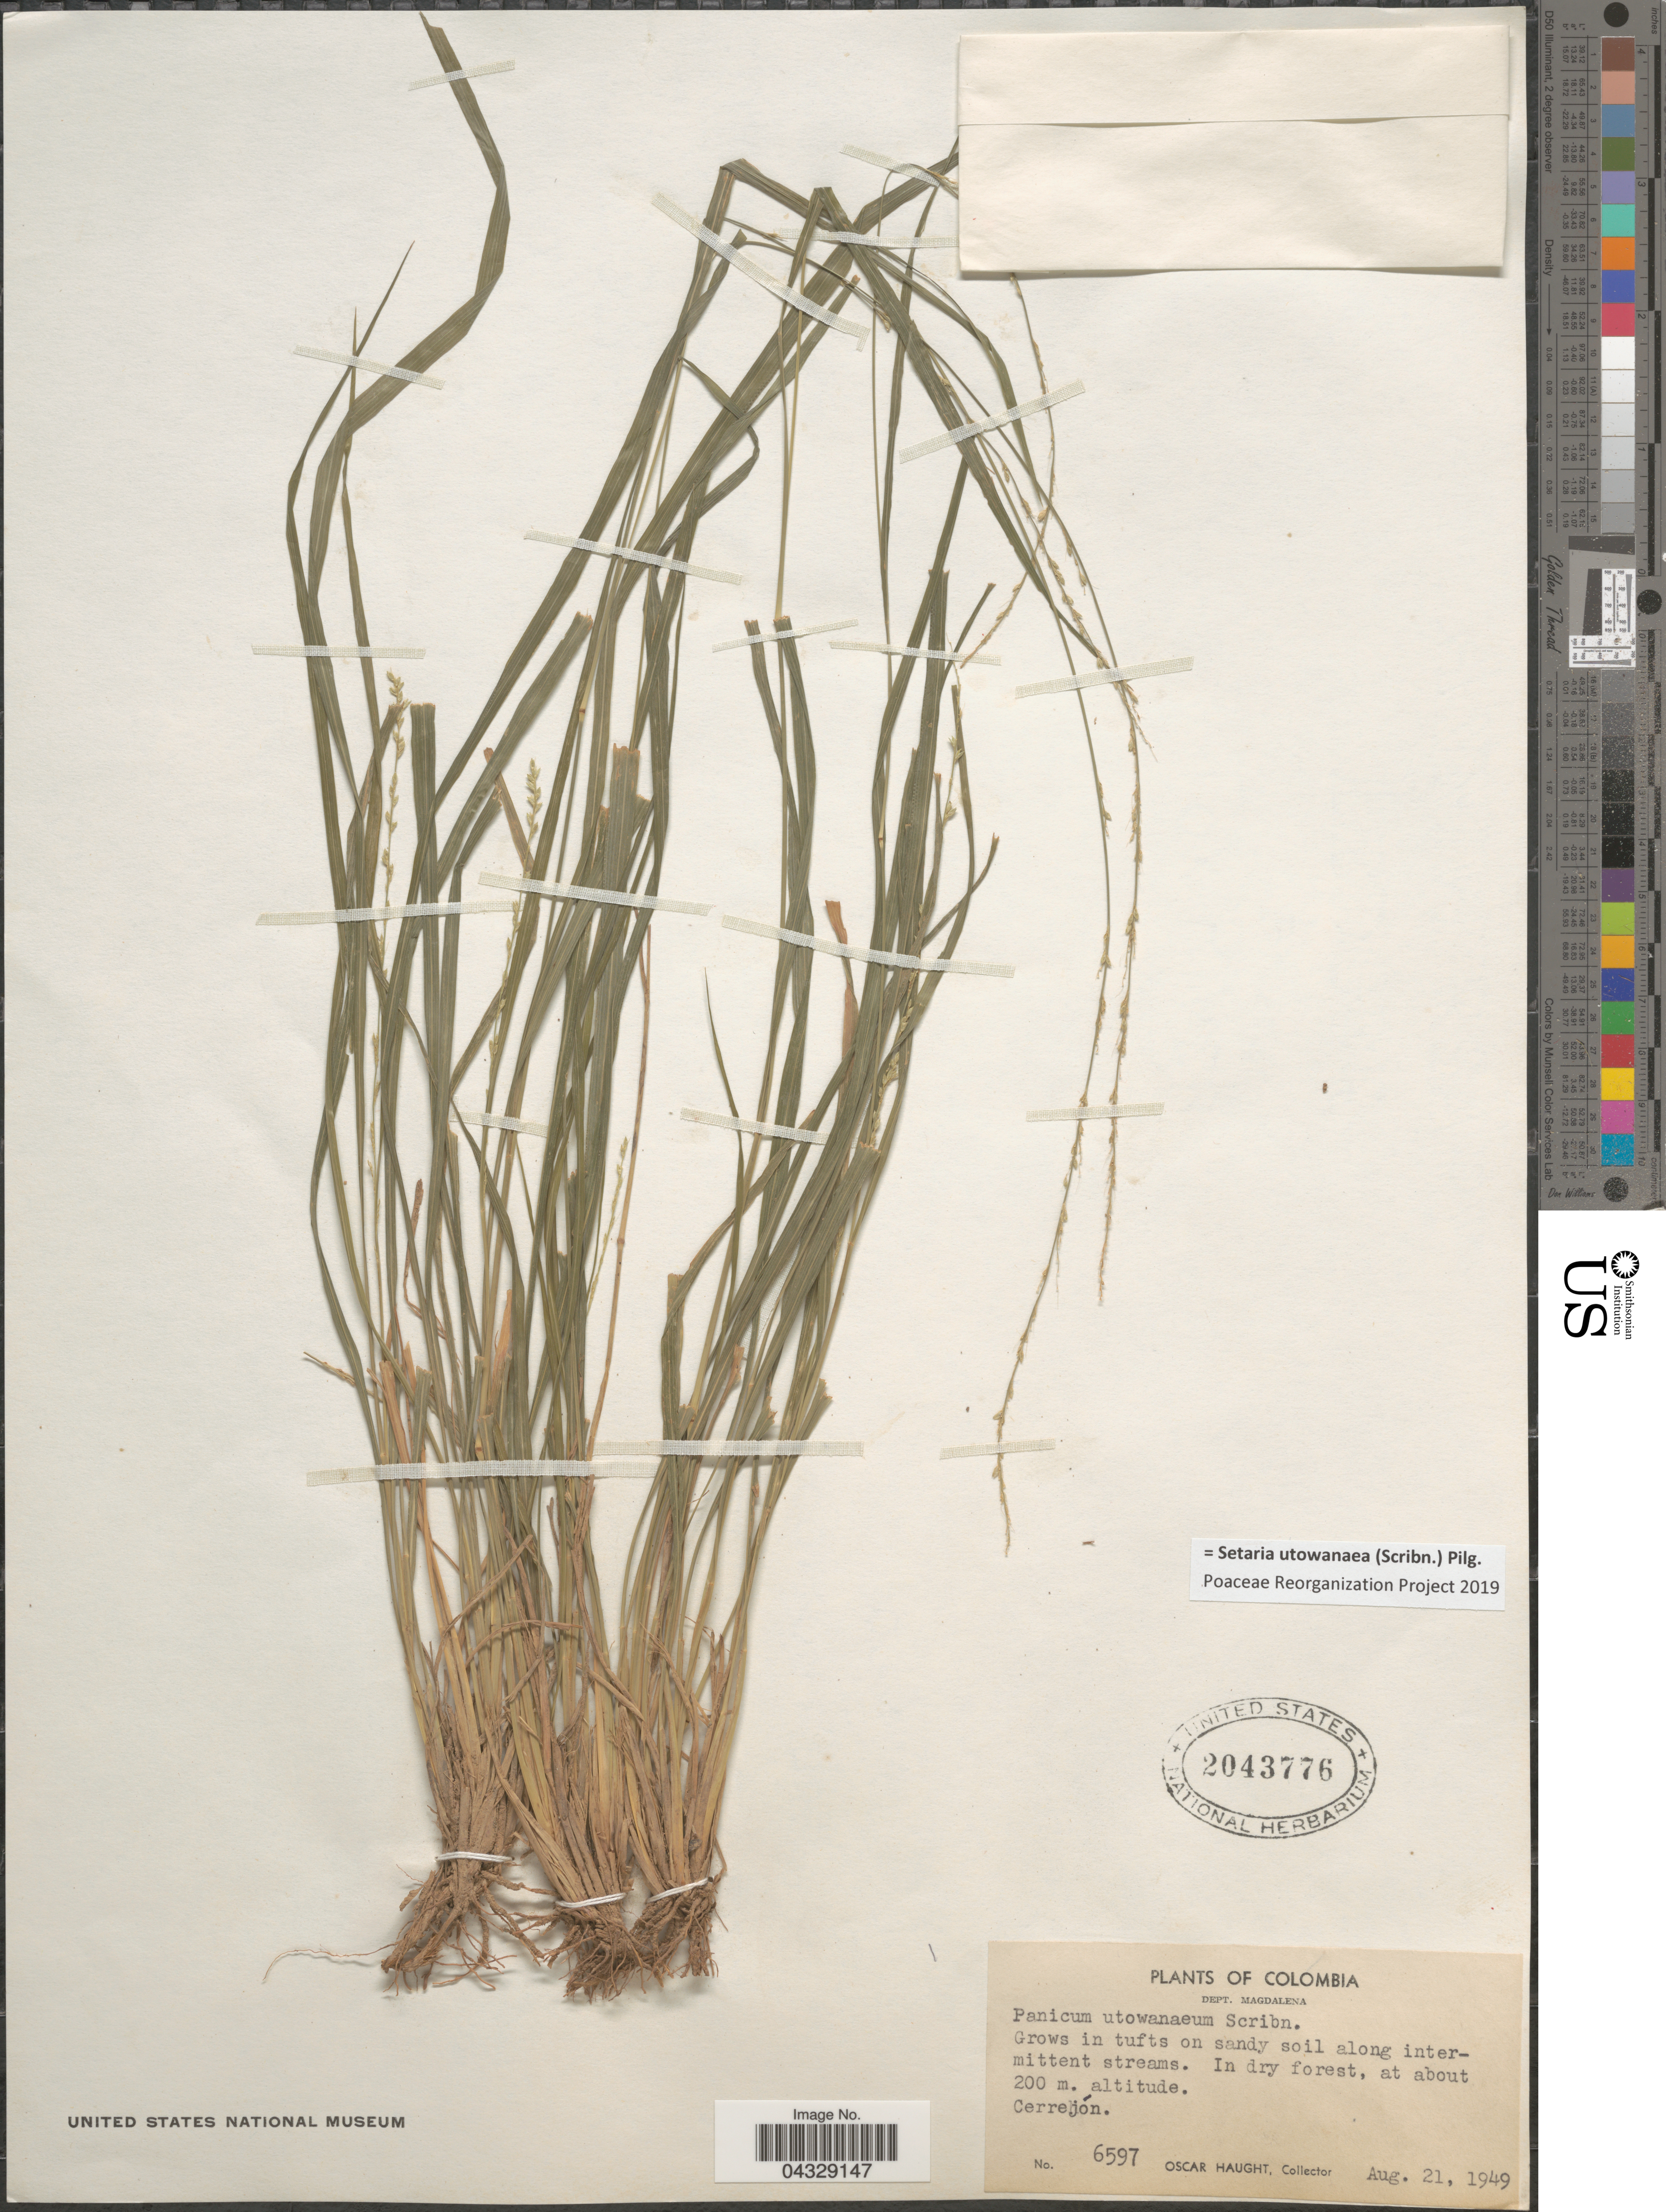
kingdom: Plantae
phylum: Tracheophyta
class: Liliopsida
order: Poales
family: Poaceae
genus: Setaria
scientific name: Setaria utowanaea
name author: (Scribn.) Pilg.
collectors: O. L. Haught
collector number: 6597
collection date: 1949-08-21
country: Colombia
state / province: Magdalena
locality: Dept. Magdalena. Cerrejón.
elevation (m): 200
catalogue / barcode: US 2043776